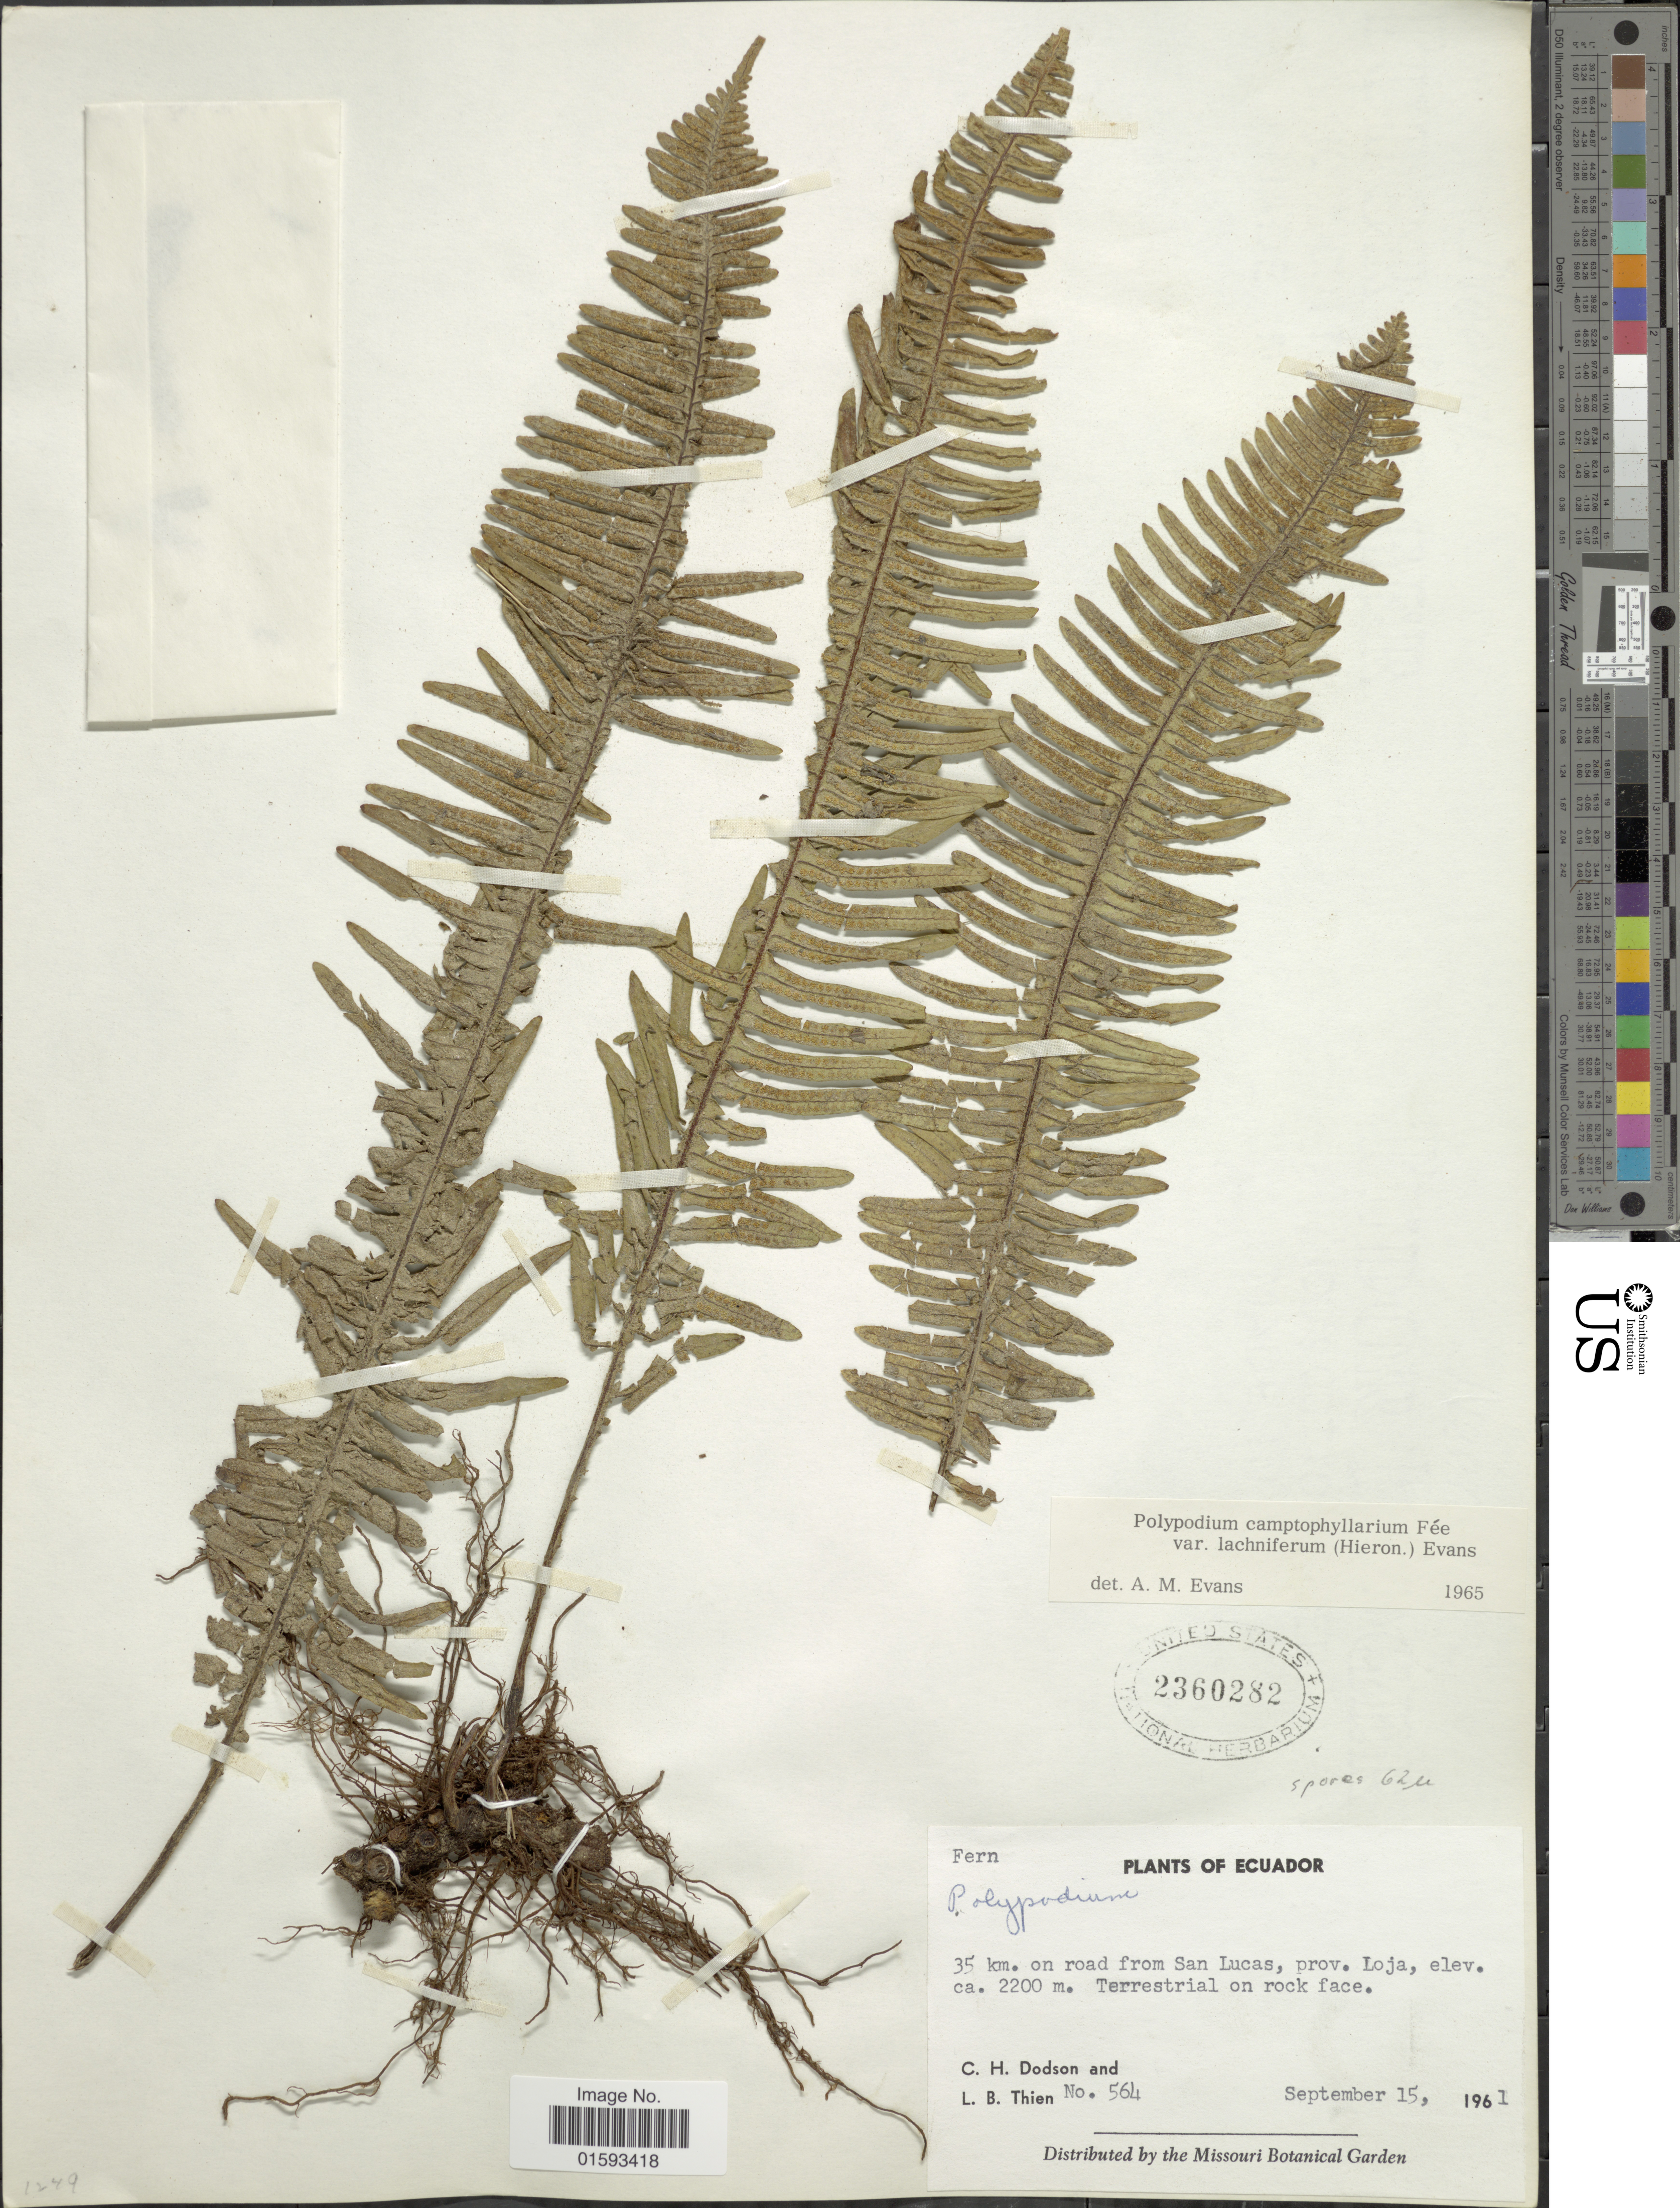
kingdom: Plantae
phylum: Tracheophyta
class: Polypodiopsida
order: Polypodiales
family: Polypodiaceae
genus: Pecluma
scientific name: Pecluma camptophyllaria var. lachnifera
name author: (Hieron.) Lellinger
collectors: C. H. Dodson & L. Thien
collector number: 564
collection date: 1961-09-15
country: Ecuador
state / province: Loja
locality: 35 km. on road from San Lucas, Terrestrial on rock face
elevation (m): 2200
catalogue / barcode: US 2360282